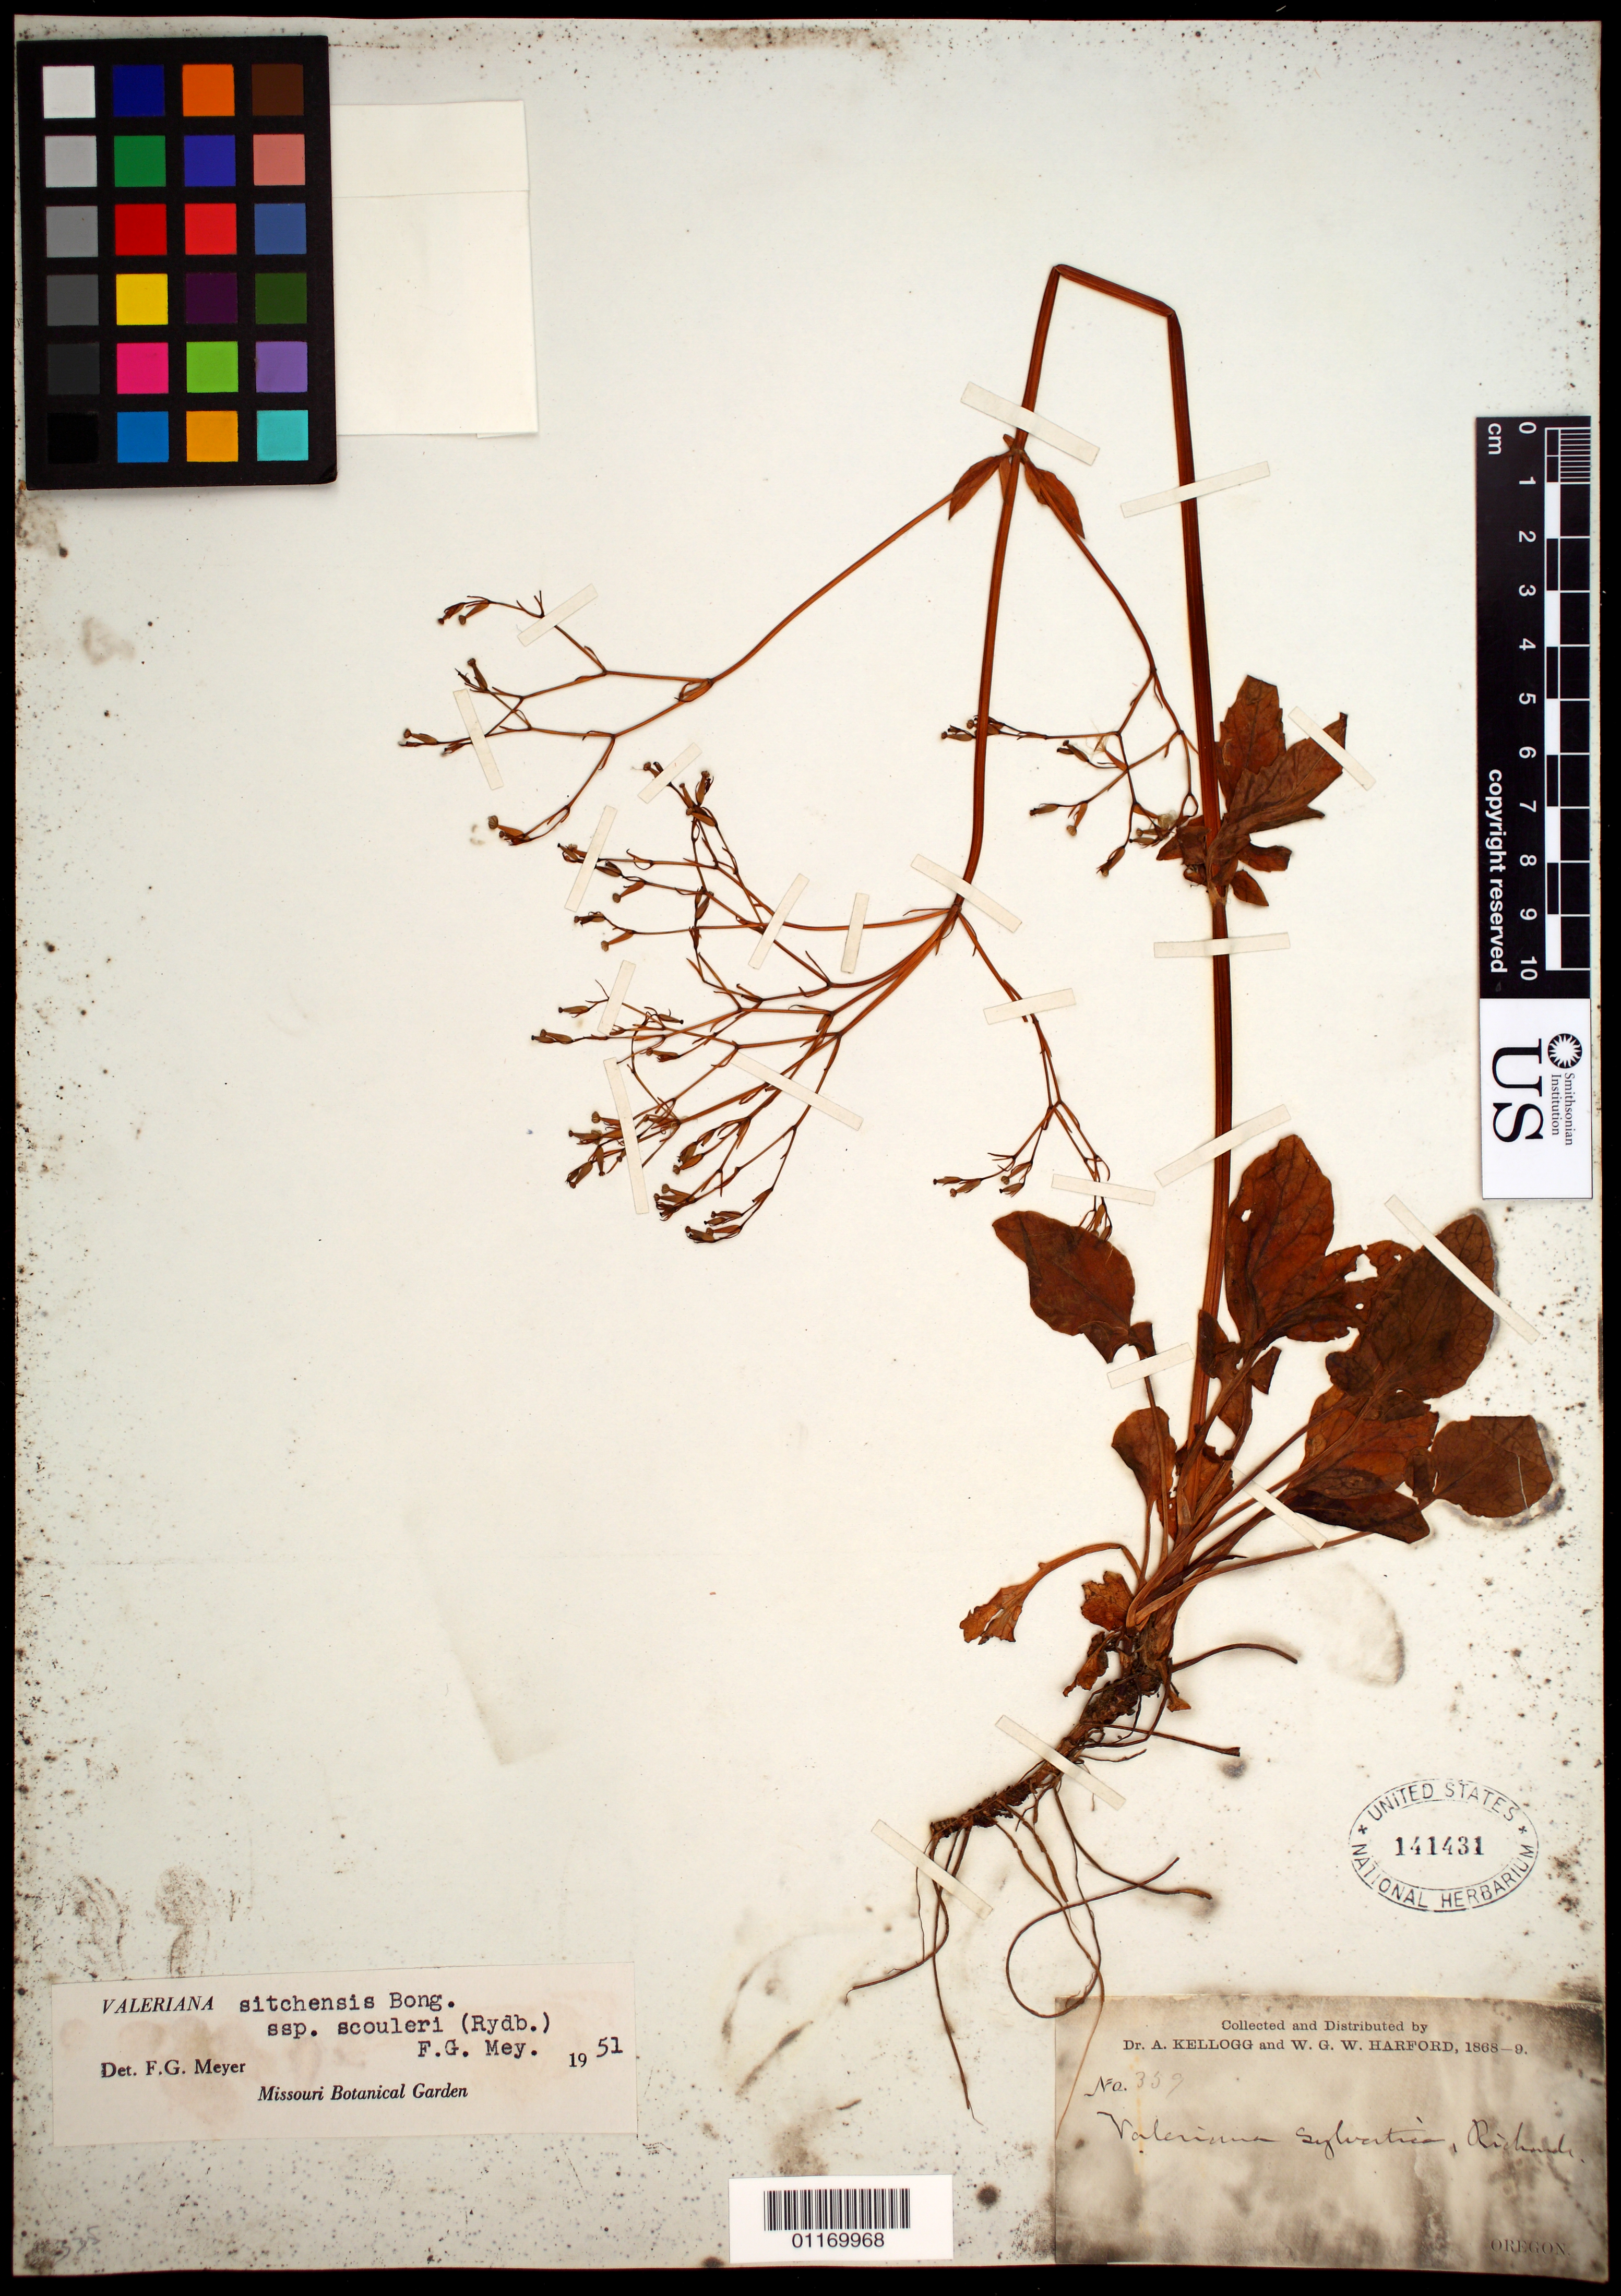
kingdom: Plantae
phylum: Tracheophyta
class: Magnoliopsida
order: Dipsacales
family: Caprifoliaceae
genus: Valeriana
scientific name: Valeriana sitchensis subsp. scouleri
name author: (Rydb.) F.G. Mey.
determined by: Meyer, F. G.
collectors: A. Kellogg & W. G. W. Harford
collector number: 359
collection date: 1868/1869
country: United States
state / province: Oregon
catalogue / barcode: US 141431